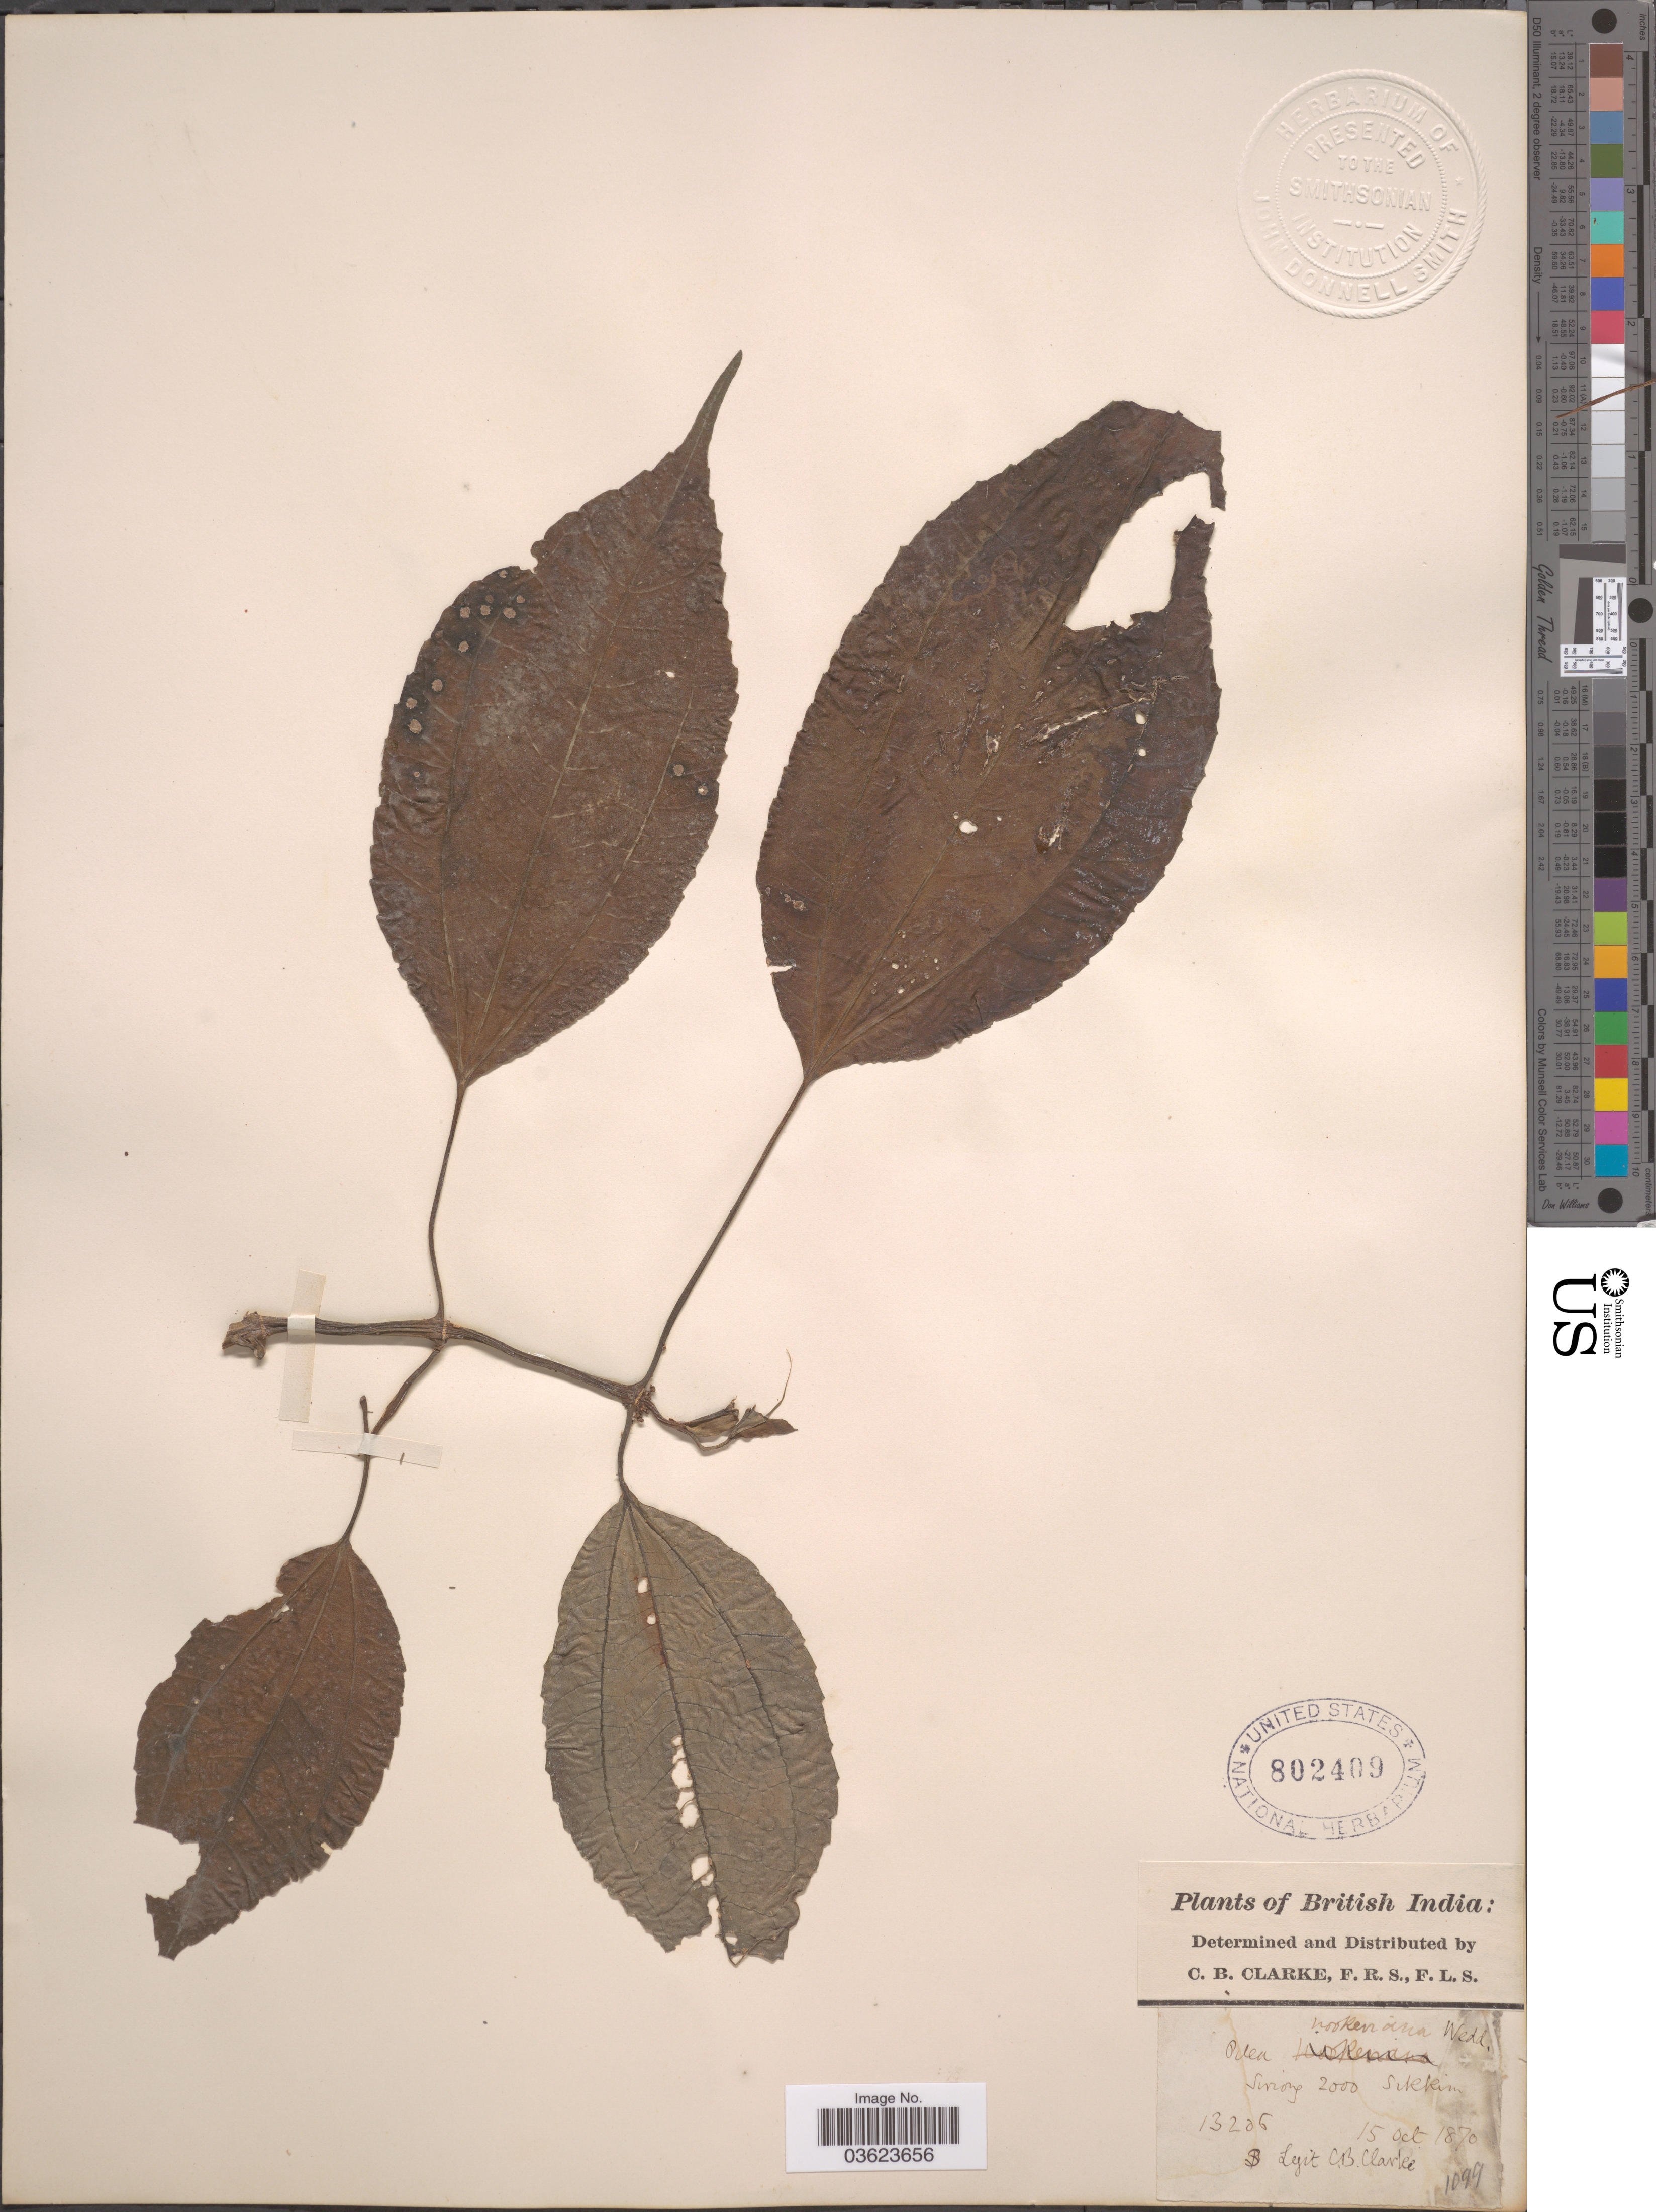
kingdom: Plantae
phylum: Tracheophyta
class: Magnoliopsida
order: Rosales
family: Urticaceae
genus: Pilea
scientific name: Pilea hookeriana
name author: Wedd.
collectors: C. B. Clarke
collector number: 13206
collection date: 1870-10-15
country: India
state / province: Sikkim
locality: British India. Siriong.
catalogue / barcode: US 802409